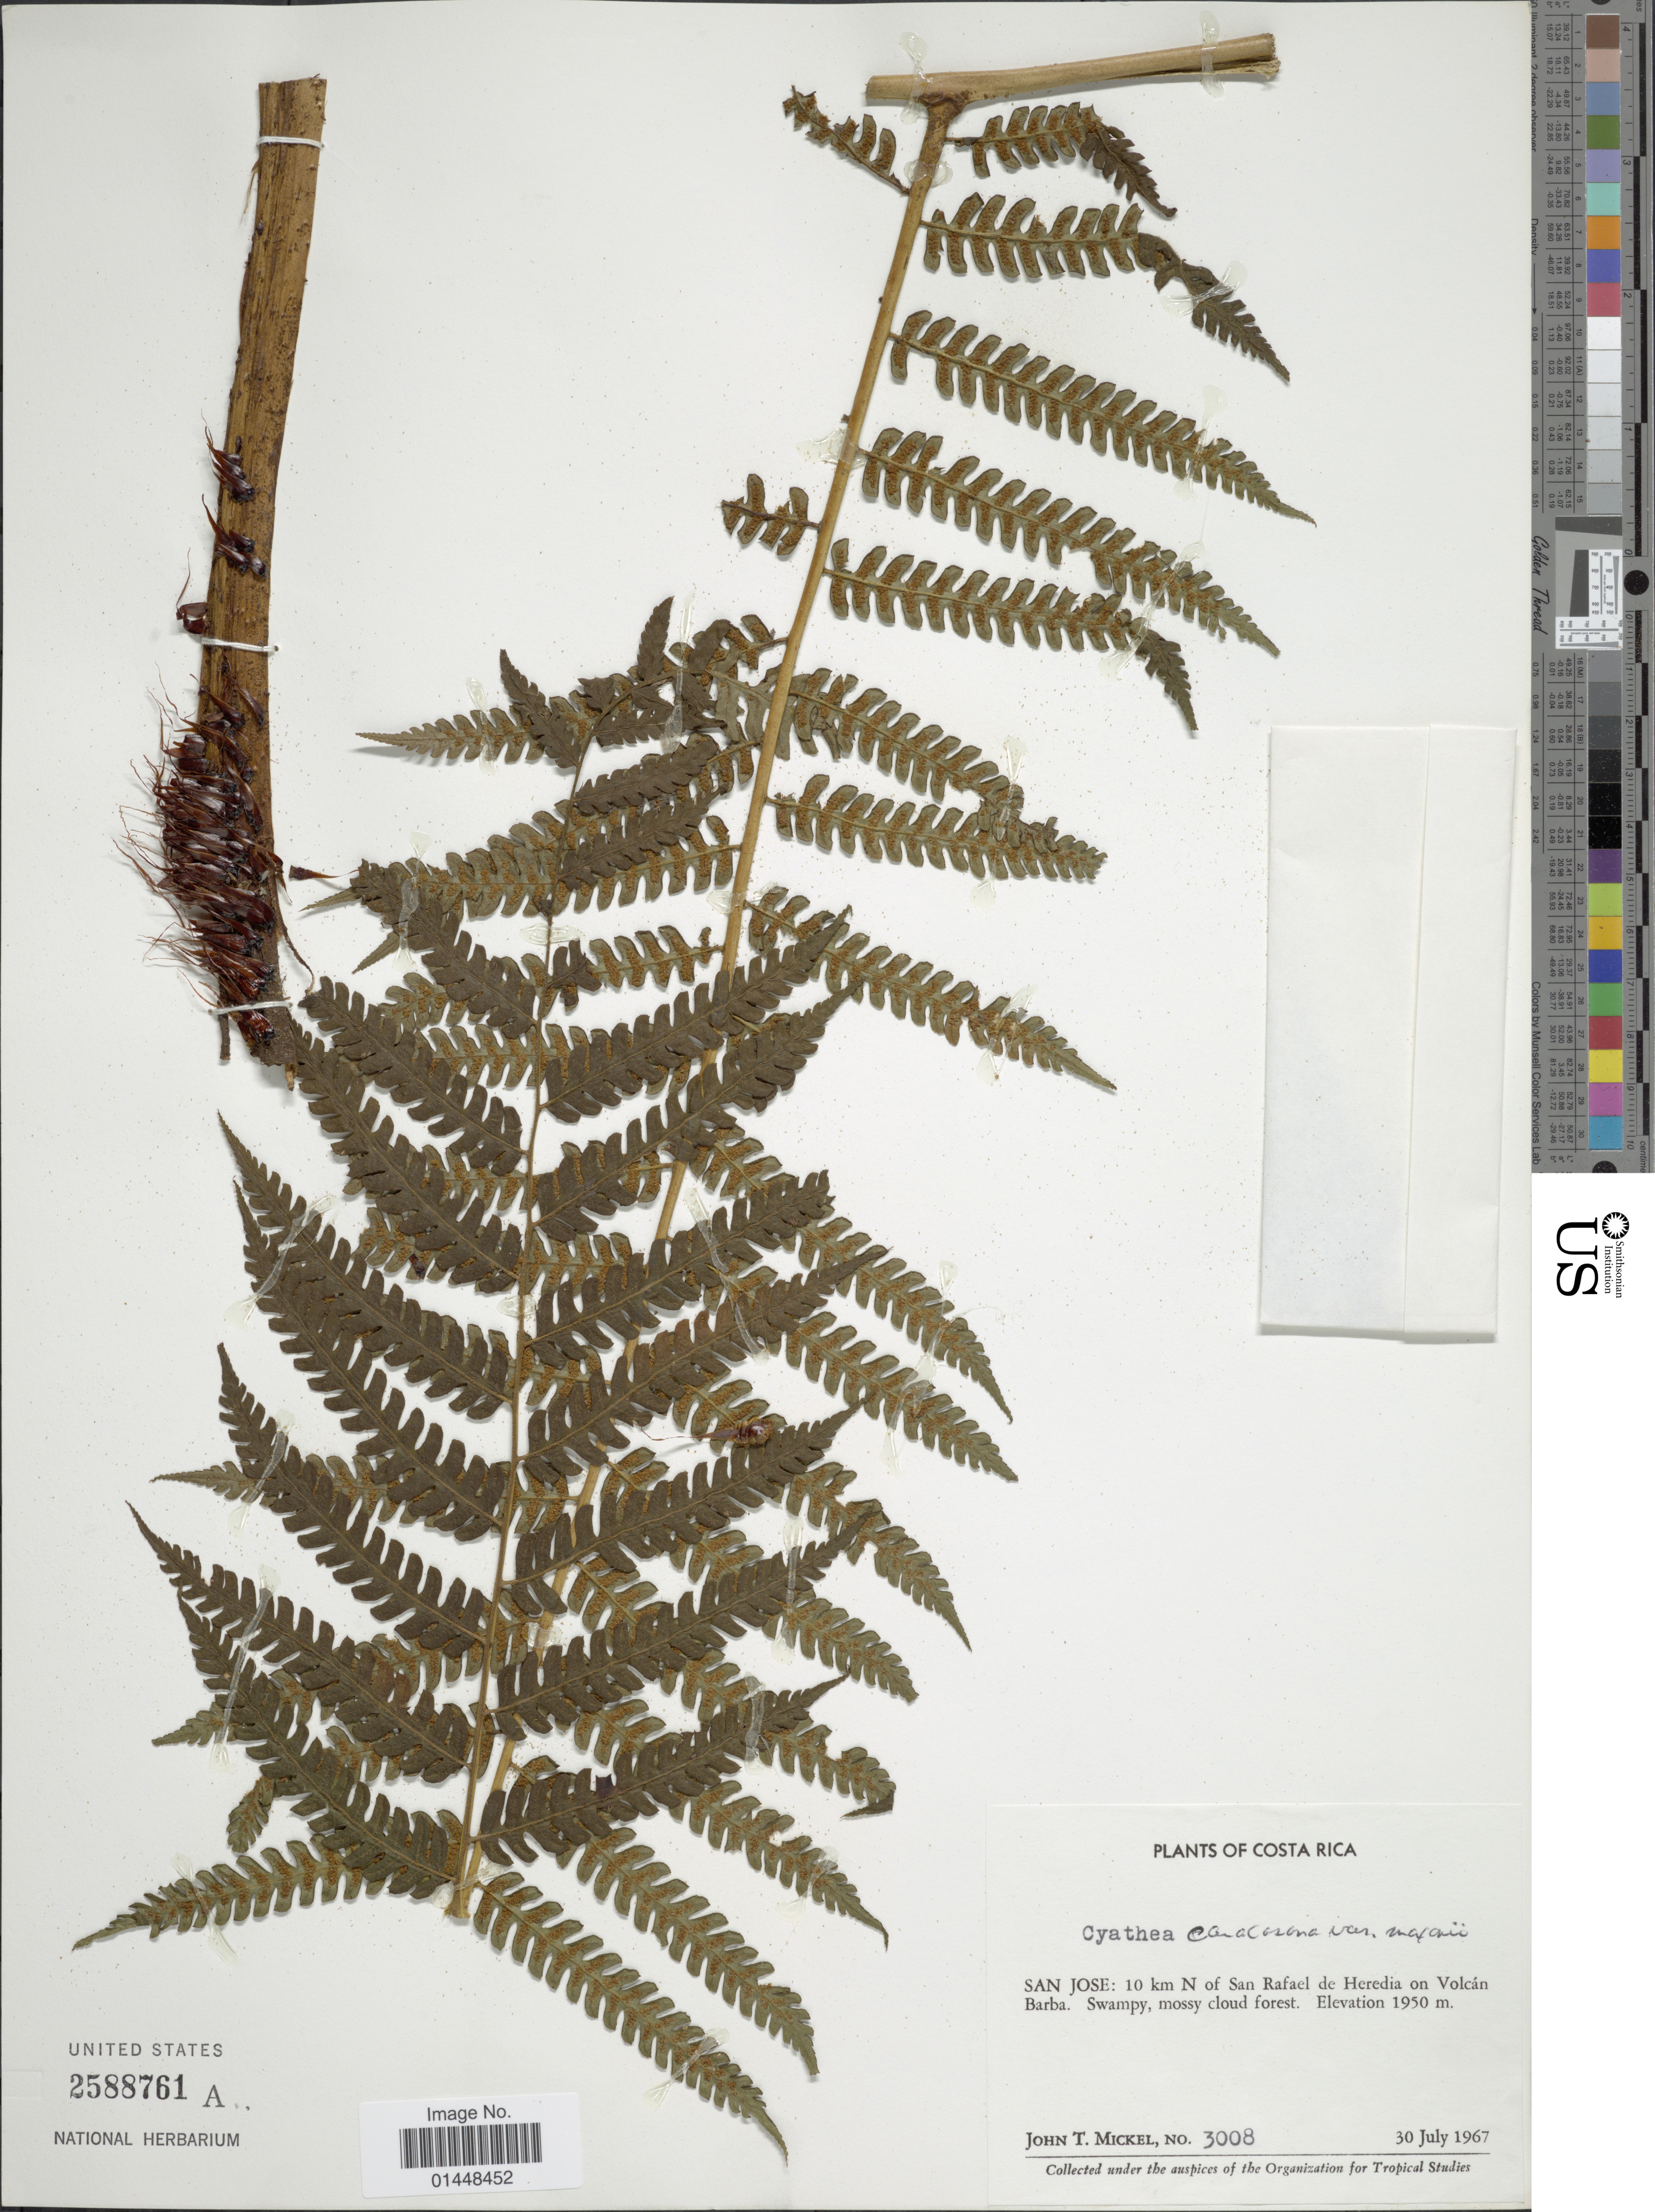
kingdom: Plantae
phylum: Tracheophyta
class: Polypodiopsida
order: Cyatheales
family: Cyatheaceae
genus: Cyathea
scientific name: Cyathea caracasana var. maxonii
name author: (Underw.) R.M. Tryon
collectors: J. T. Mickel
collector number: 3008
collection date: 1967-07-30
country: Costa Rica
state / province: San José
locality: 10 km N of San Rafael de Heredia on Volcan Barba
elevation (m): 1950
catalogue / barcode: US 2588761A